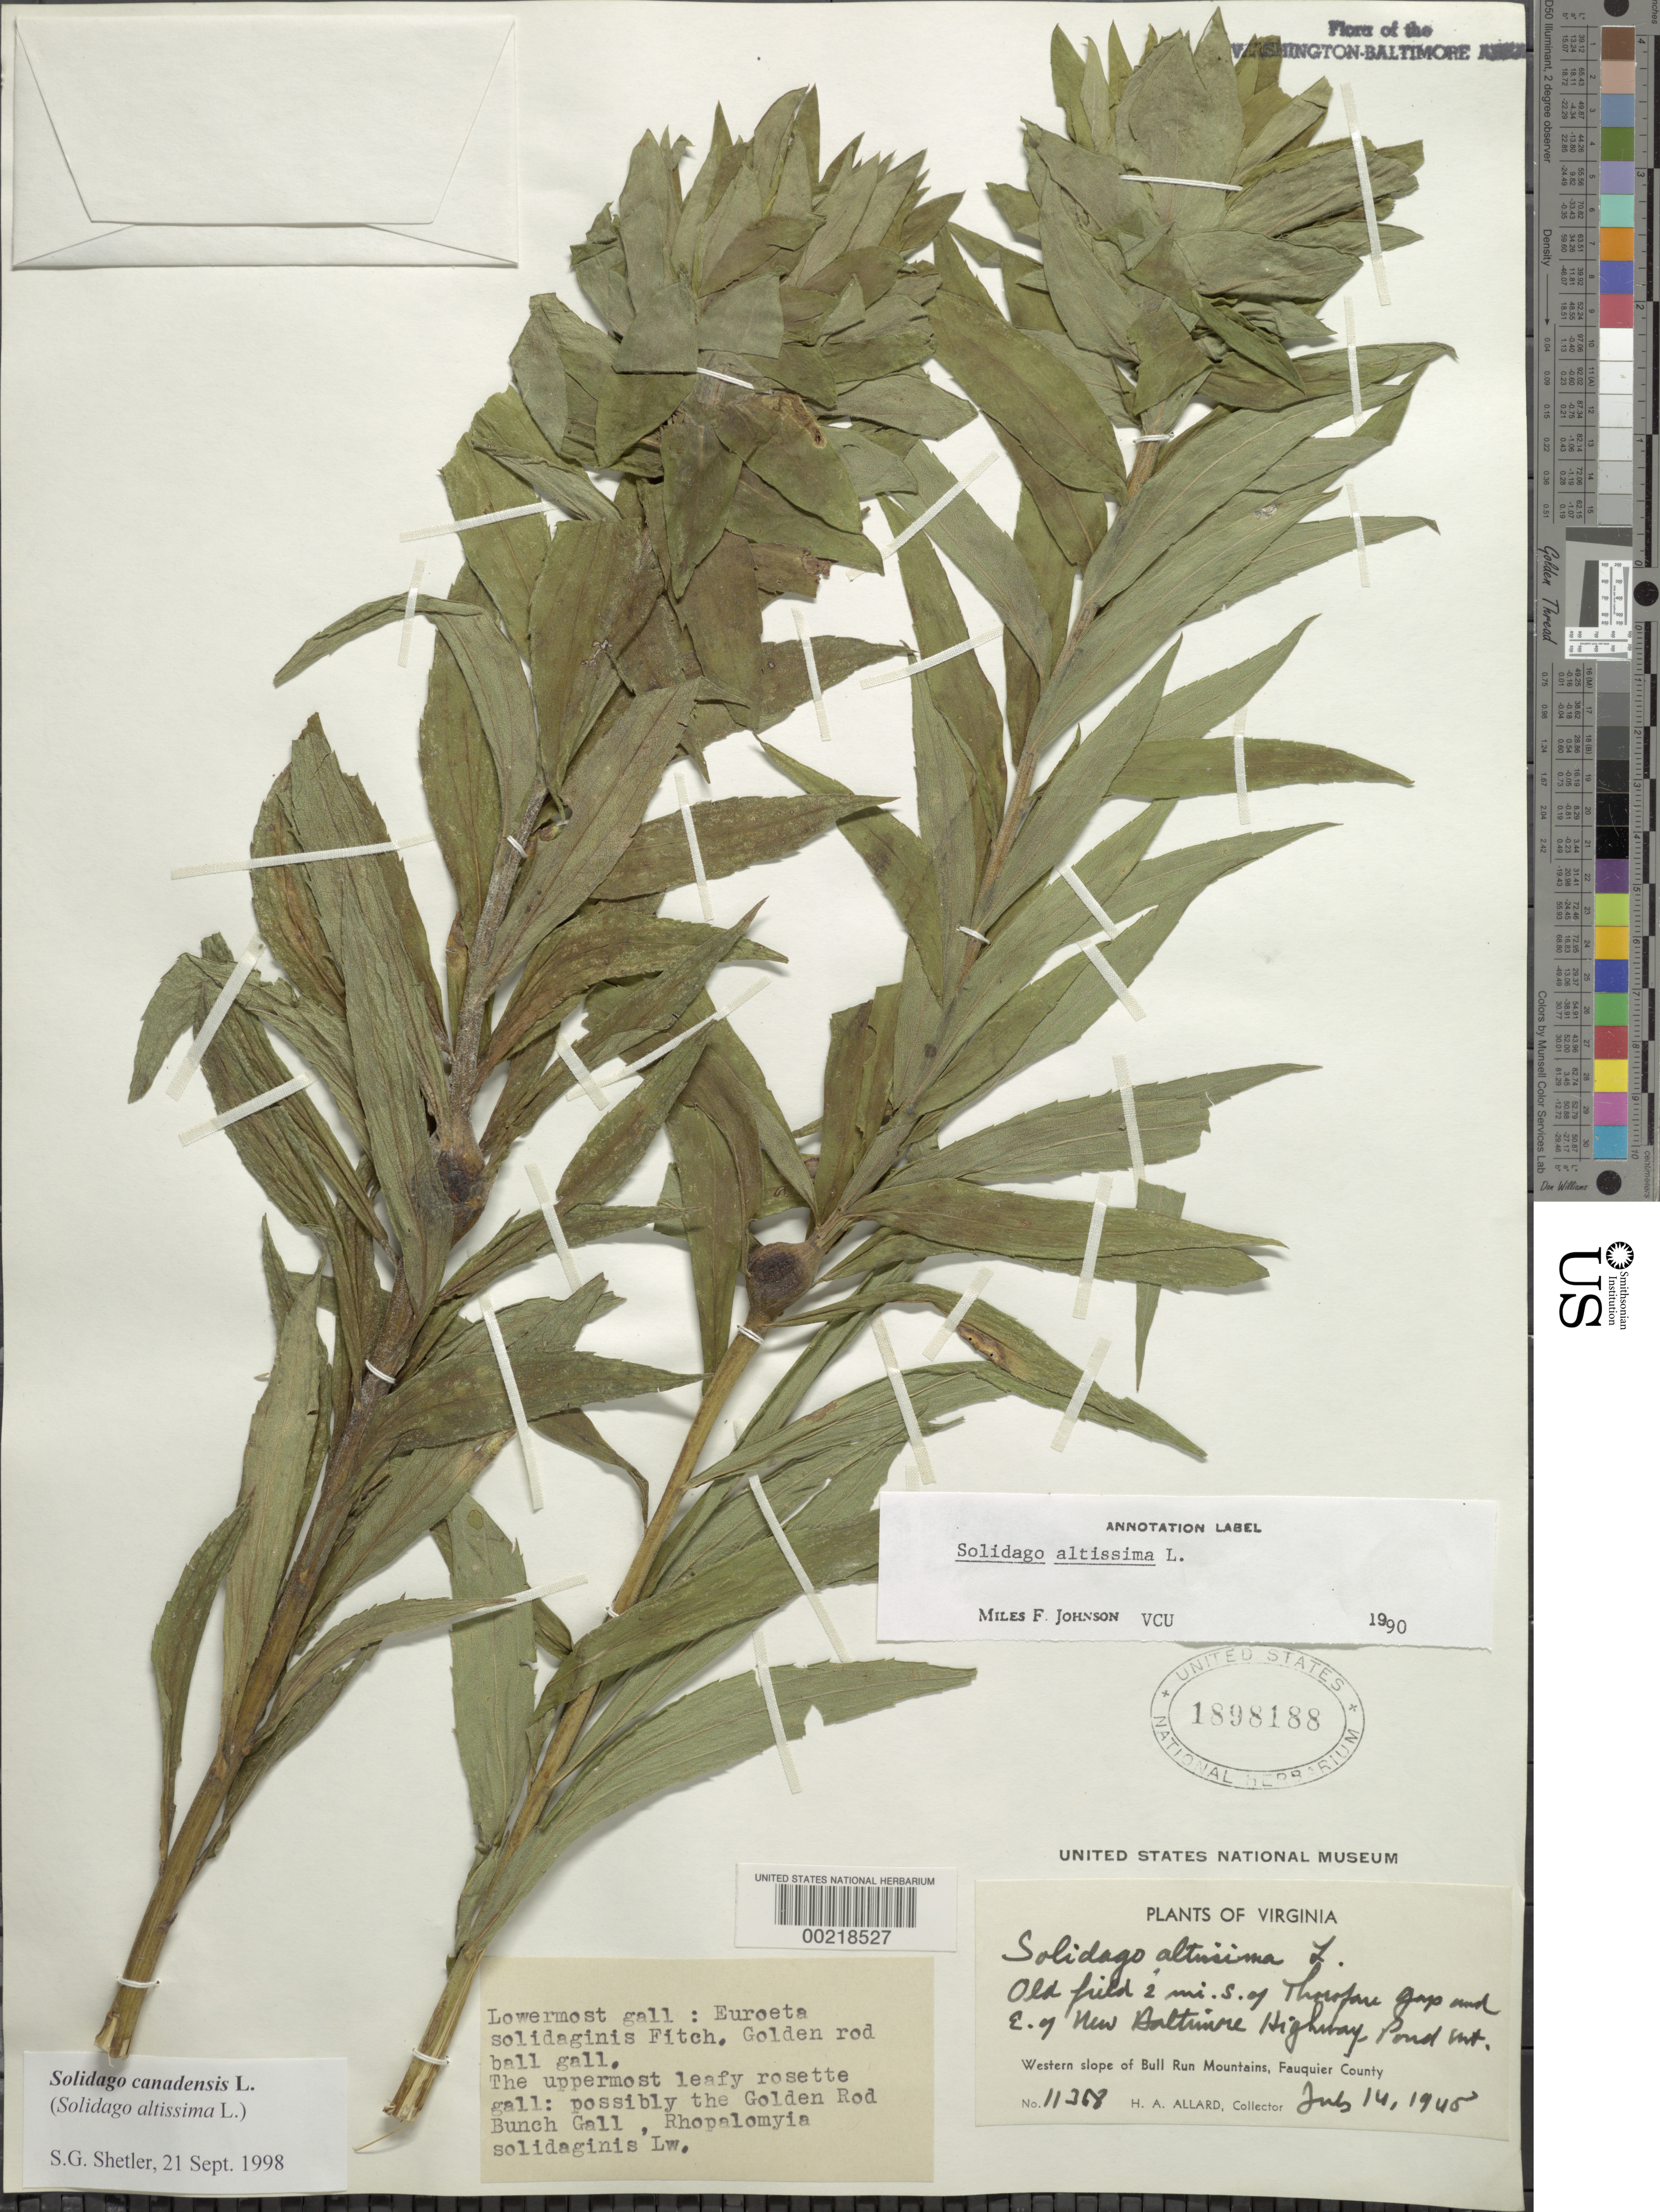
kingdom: Plantae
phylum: Tracheophyta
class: Magnoliopsida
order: Asterales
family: Asteraceae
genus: Solidago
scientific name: Solidago canadensis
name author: L.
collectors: H. A. Allard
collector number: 11368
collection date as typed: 14 Jul 1945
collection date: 1945-07-14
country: United States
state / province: Virginia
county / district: Fauquier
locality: South of Thorofare Gap Pond Mountain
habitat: Old field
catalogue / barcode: US 1898188